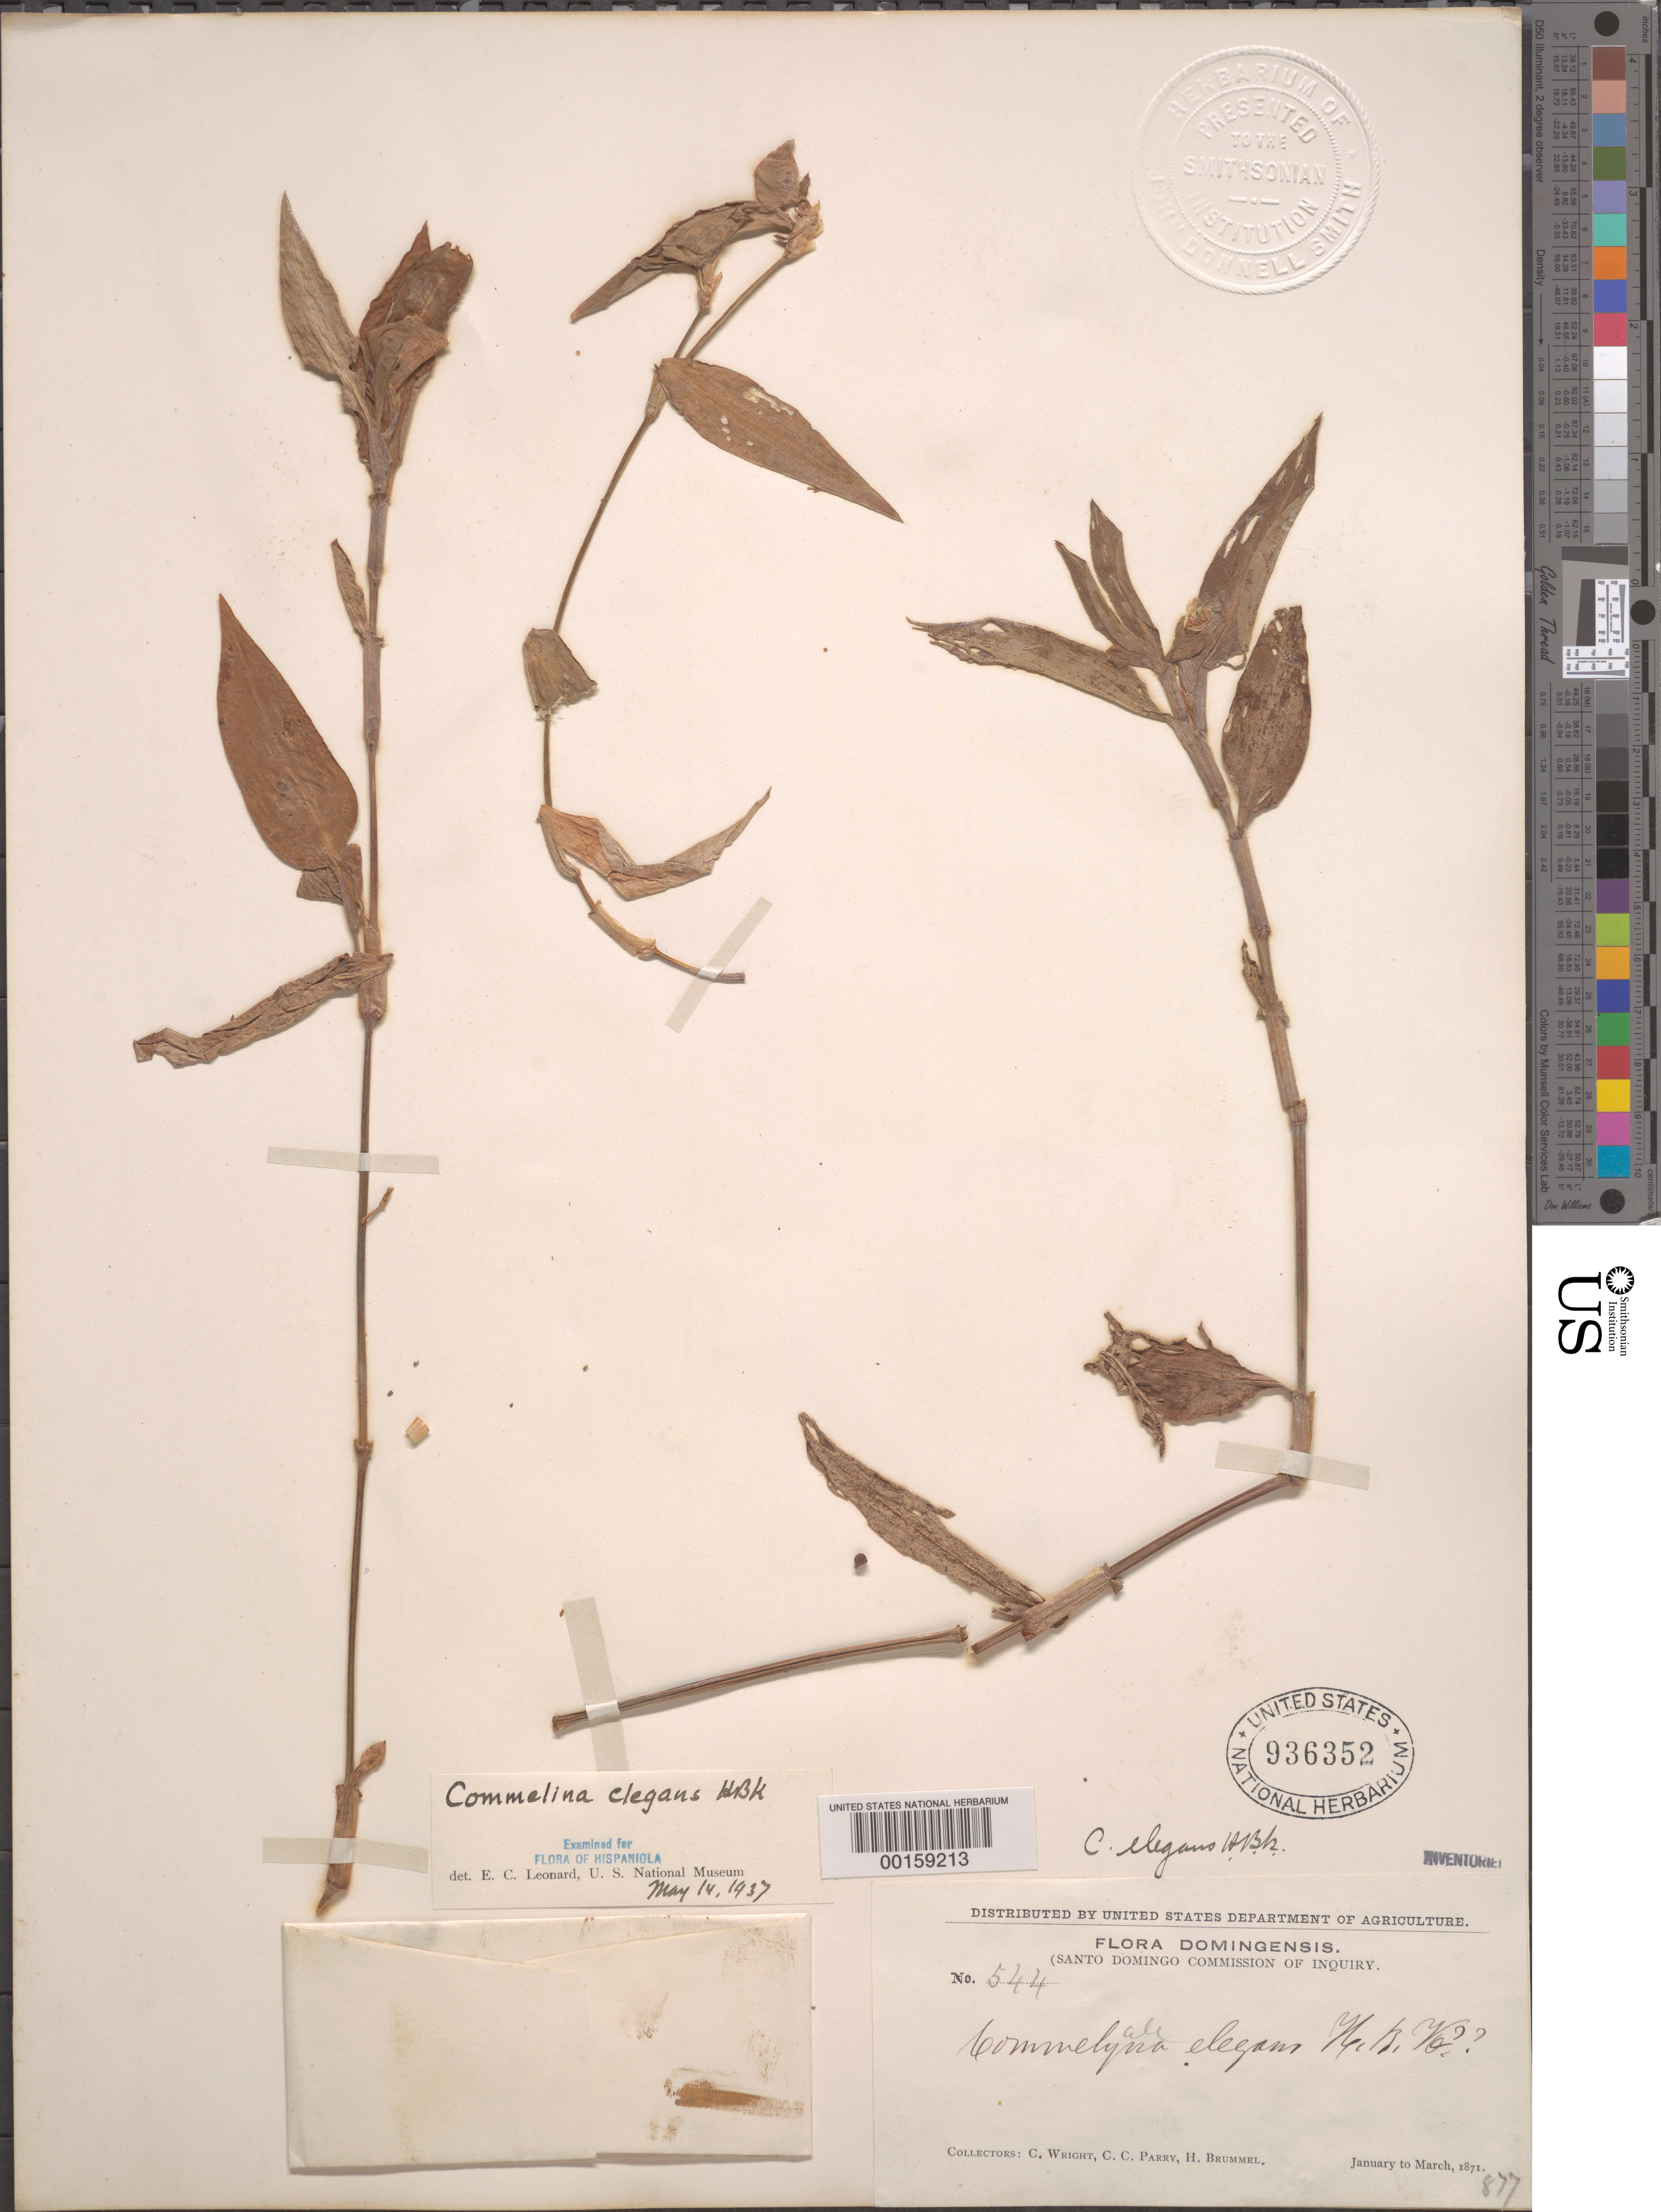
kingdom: Plantae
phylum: Tracheophyta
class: Liliopsida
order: Commelinales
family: Commelinaceae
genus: Commelina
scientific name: Commelina erecta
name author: L.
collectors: C. Wright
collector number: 544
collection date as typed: Jan 1871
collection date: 1871-01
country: Dominican Republic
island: Hispaniola Island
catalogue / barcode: US 936352